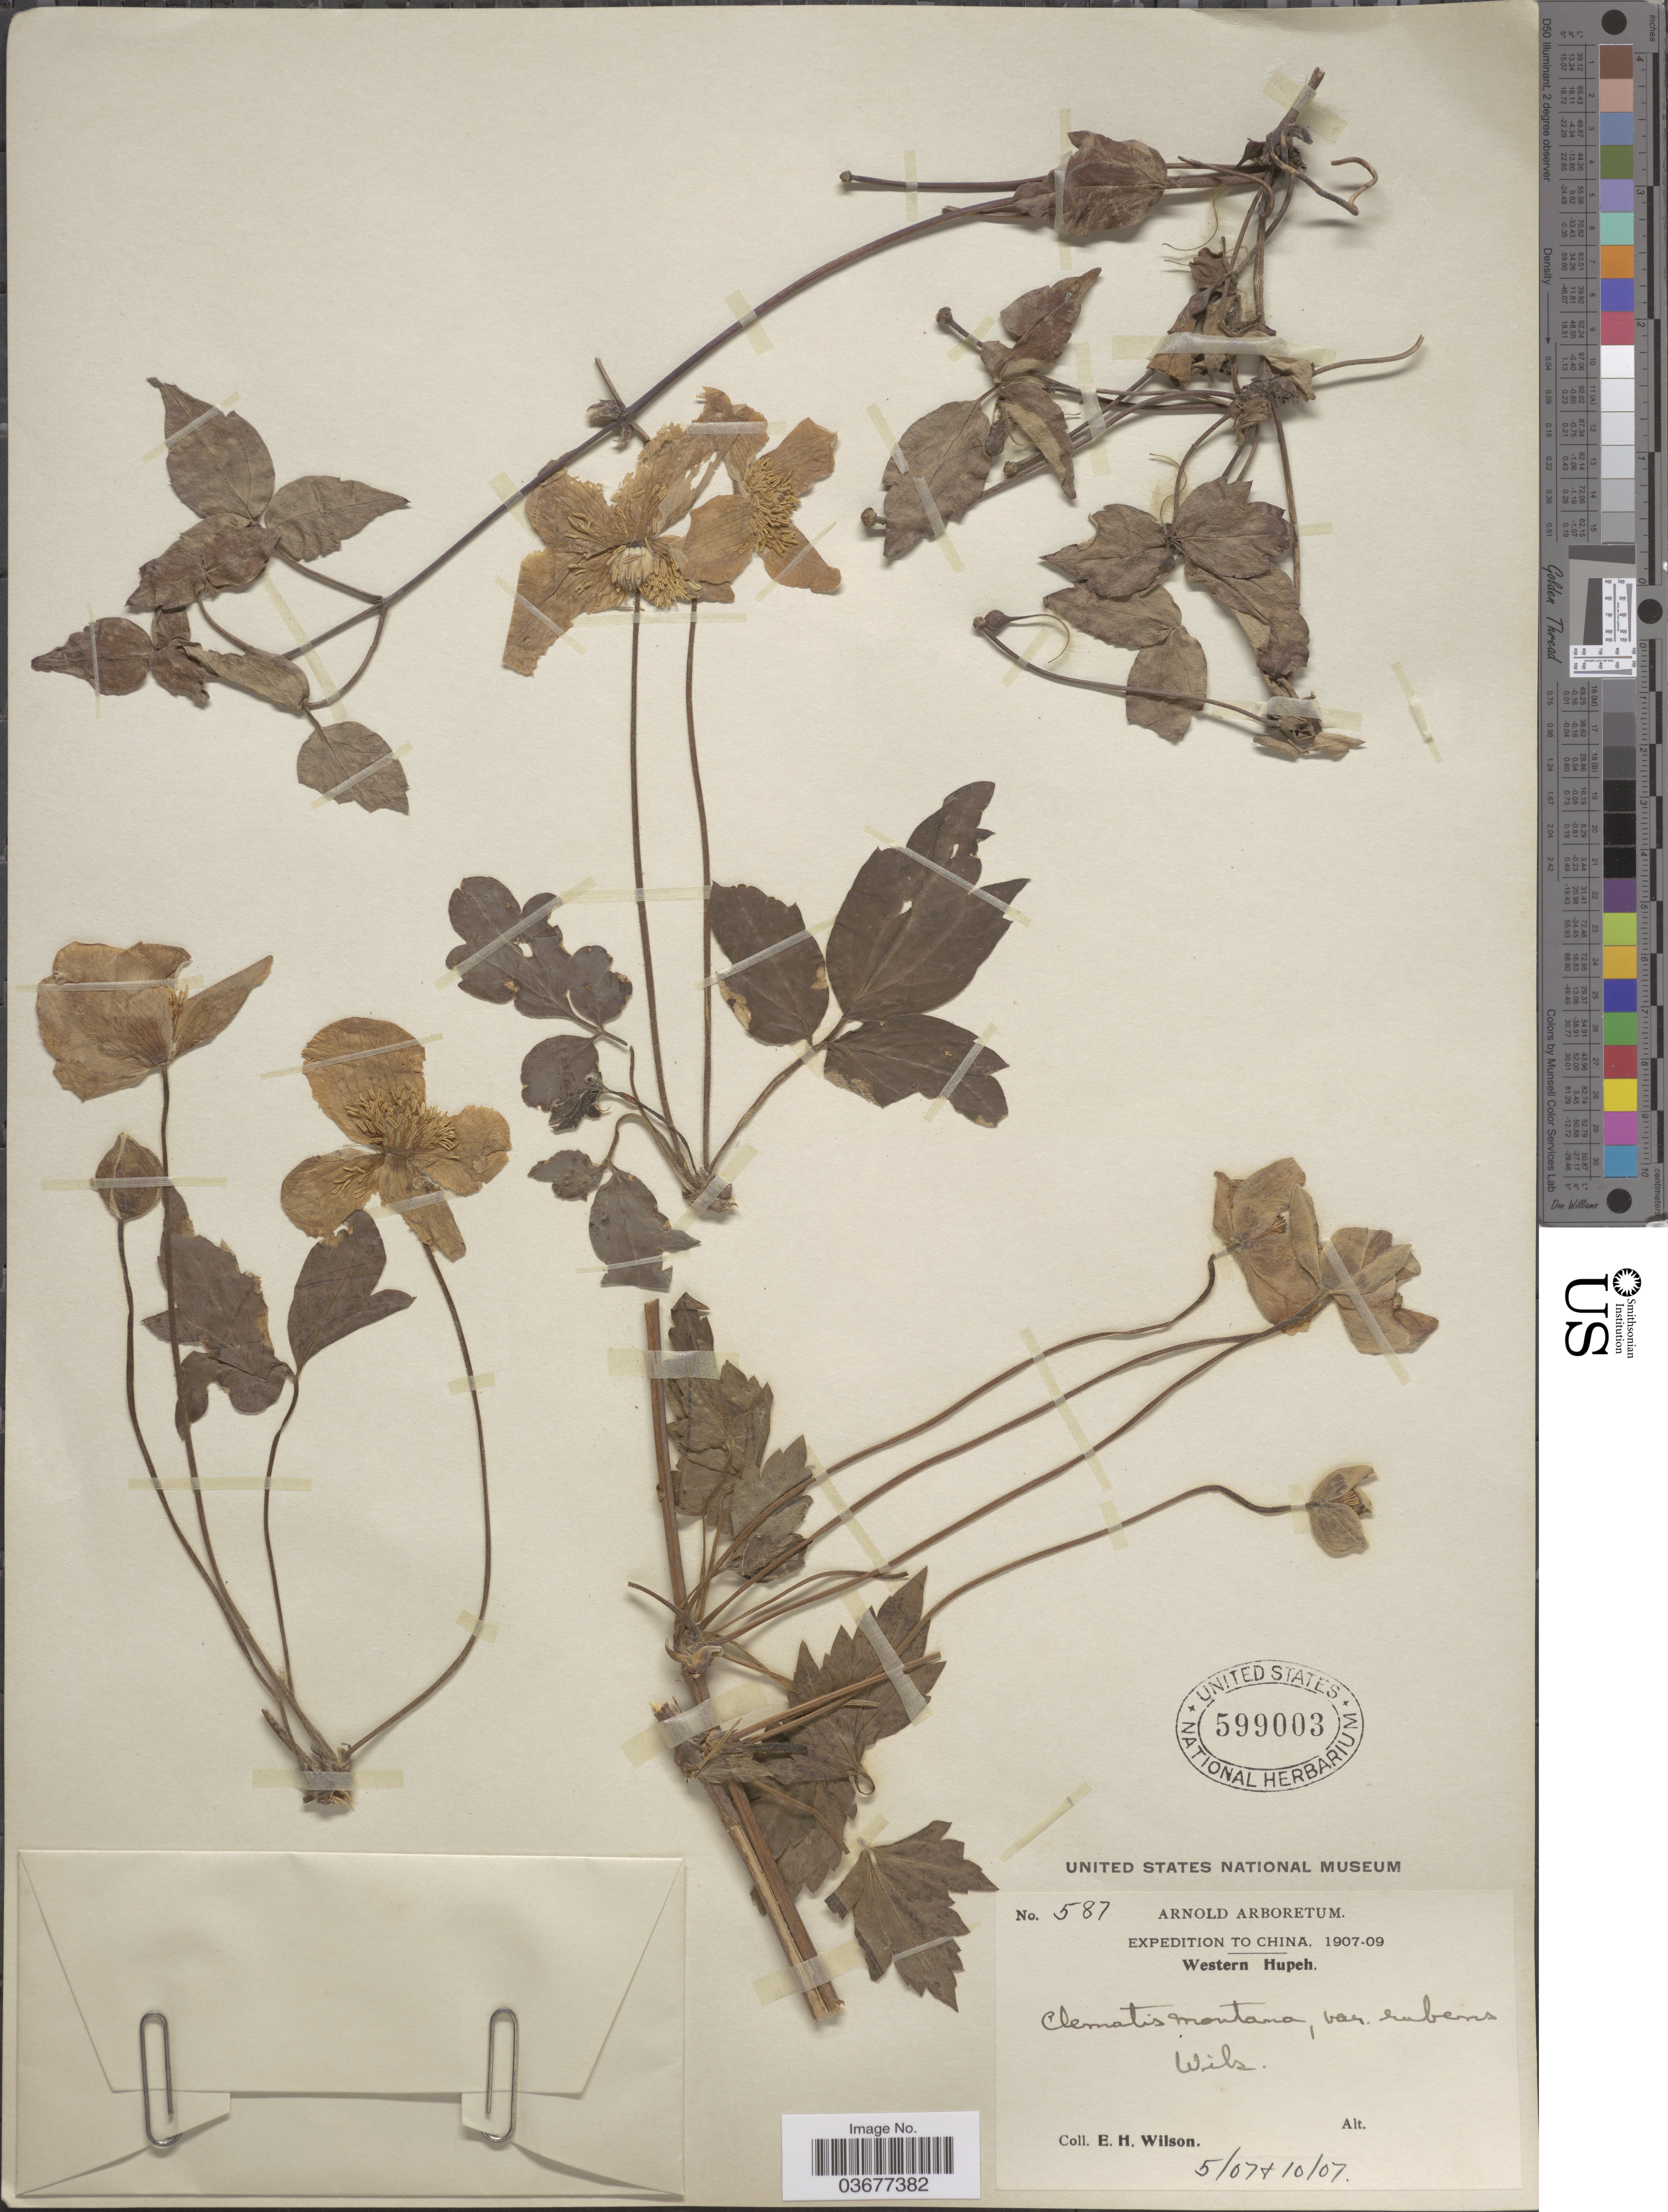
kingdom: Plantae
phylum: Tracheophyta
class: Magnoliopsida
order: Ranunculales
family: Ranunculaceae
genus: Clematis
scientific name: Clematis montana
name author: Buch.-Ham. ex DC.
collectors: E. Wilson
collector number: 587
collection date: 1907-05/1907-10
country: China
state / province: Hubei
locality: Western Hupeh.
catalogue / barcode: US 599003